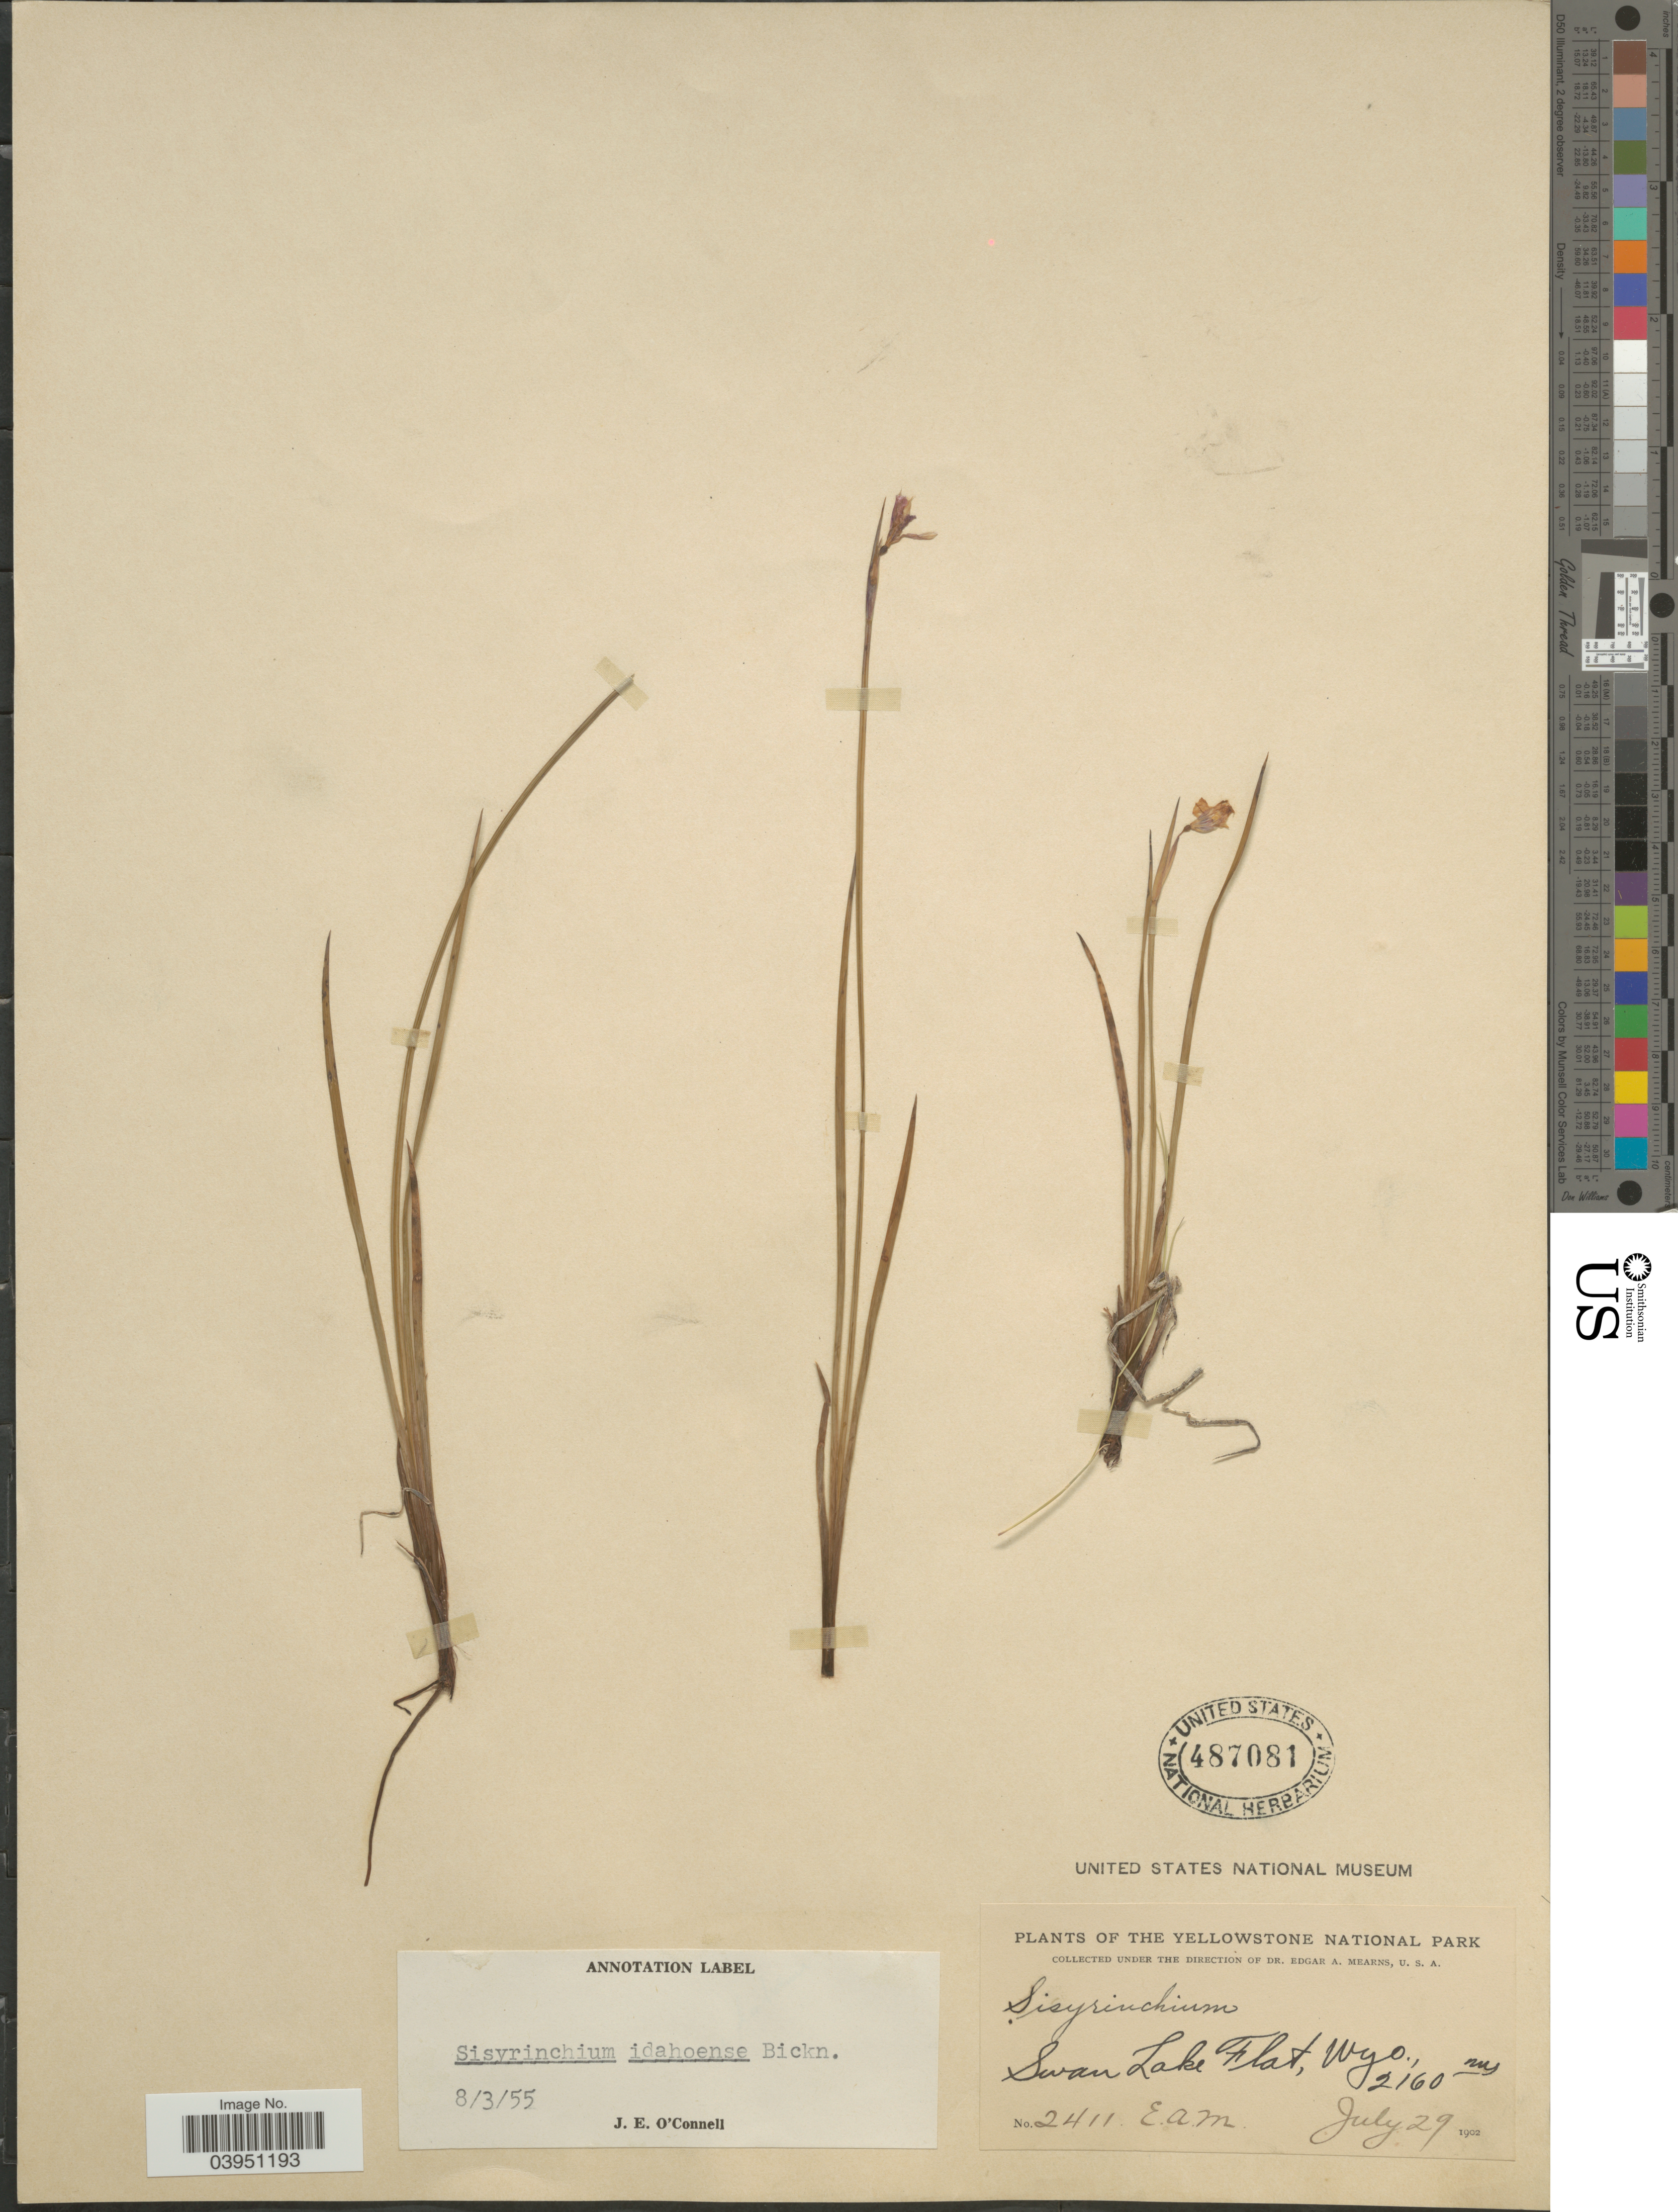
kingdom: Plantae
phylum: Tracheophyta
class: Liliopsida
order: Asparagales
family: Iridaceae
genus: Sisyrinchium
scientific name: Sisyrinchium idahoense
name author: E.P. Bicknell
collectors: E. A. Mearns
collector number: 2411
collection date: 1902-07-29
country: United States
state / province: Wyoming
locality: Yellowstone National Park. Swan Lake Flat.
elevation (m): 2160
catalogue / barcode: US 487081